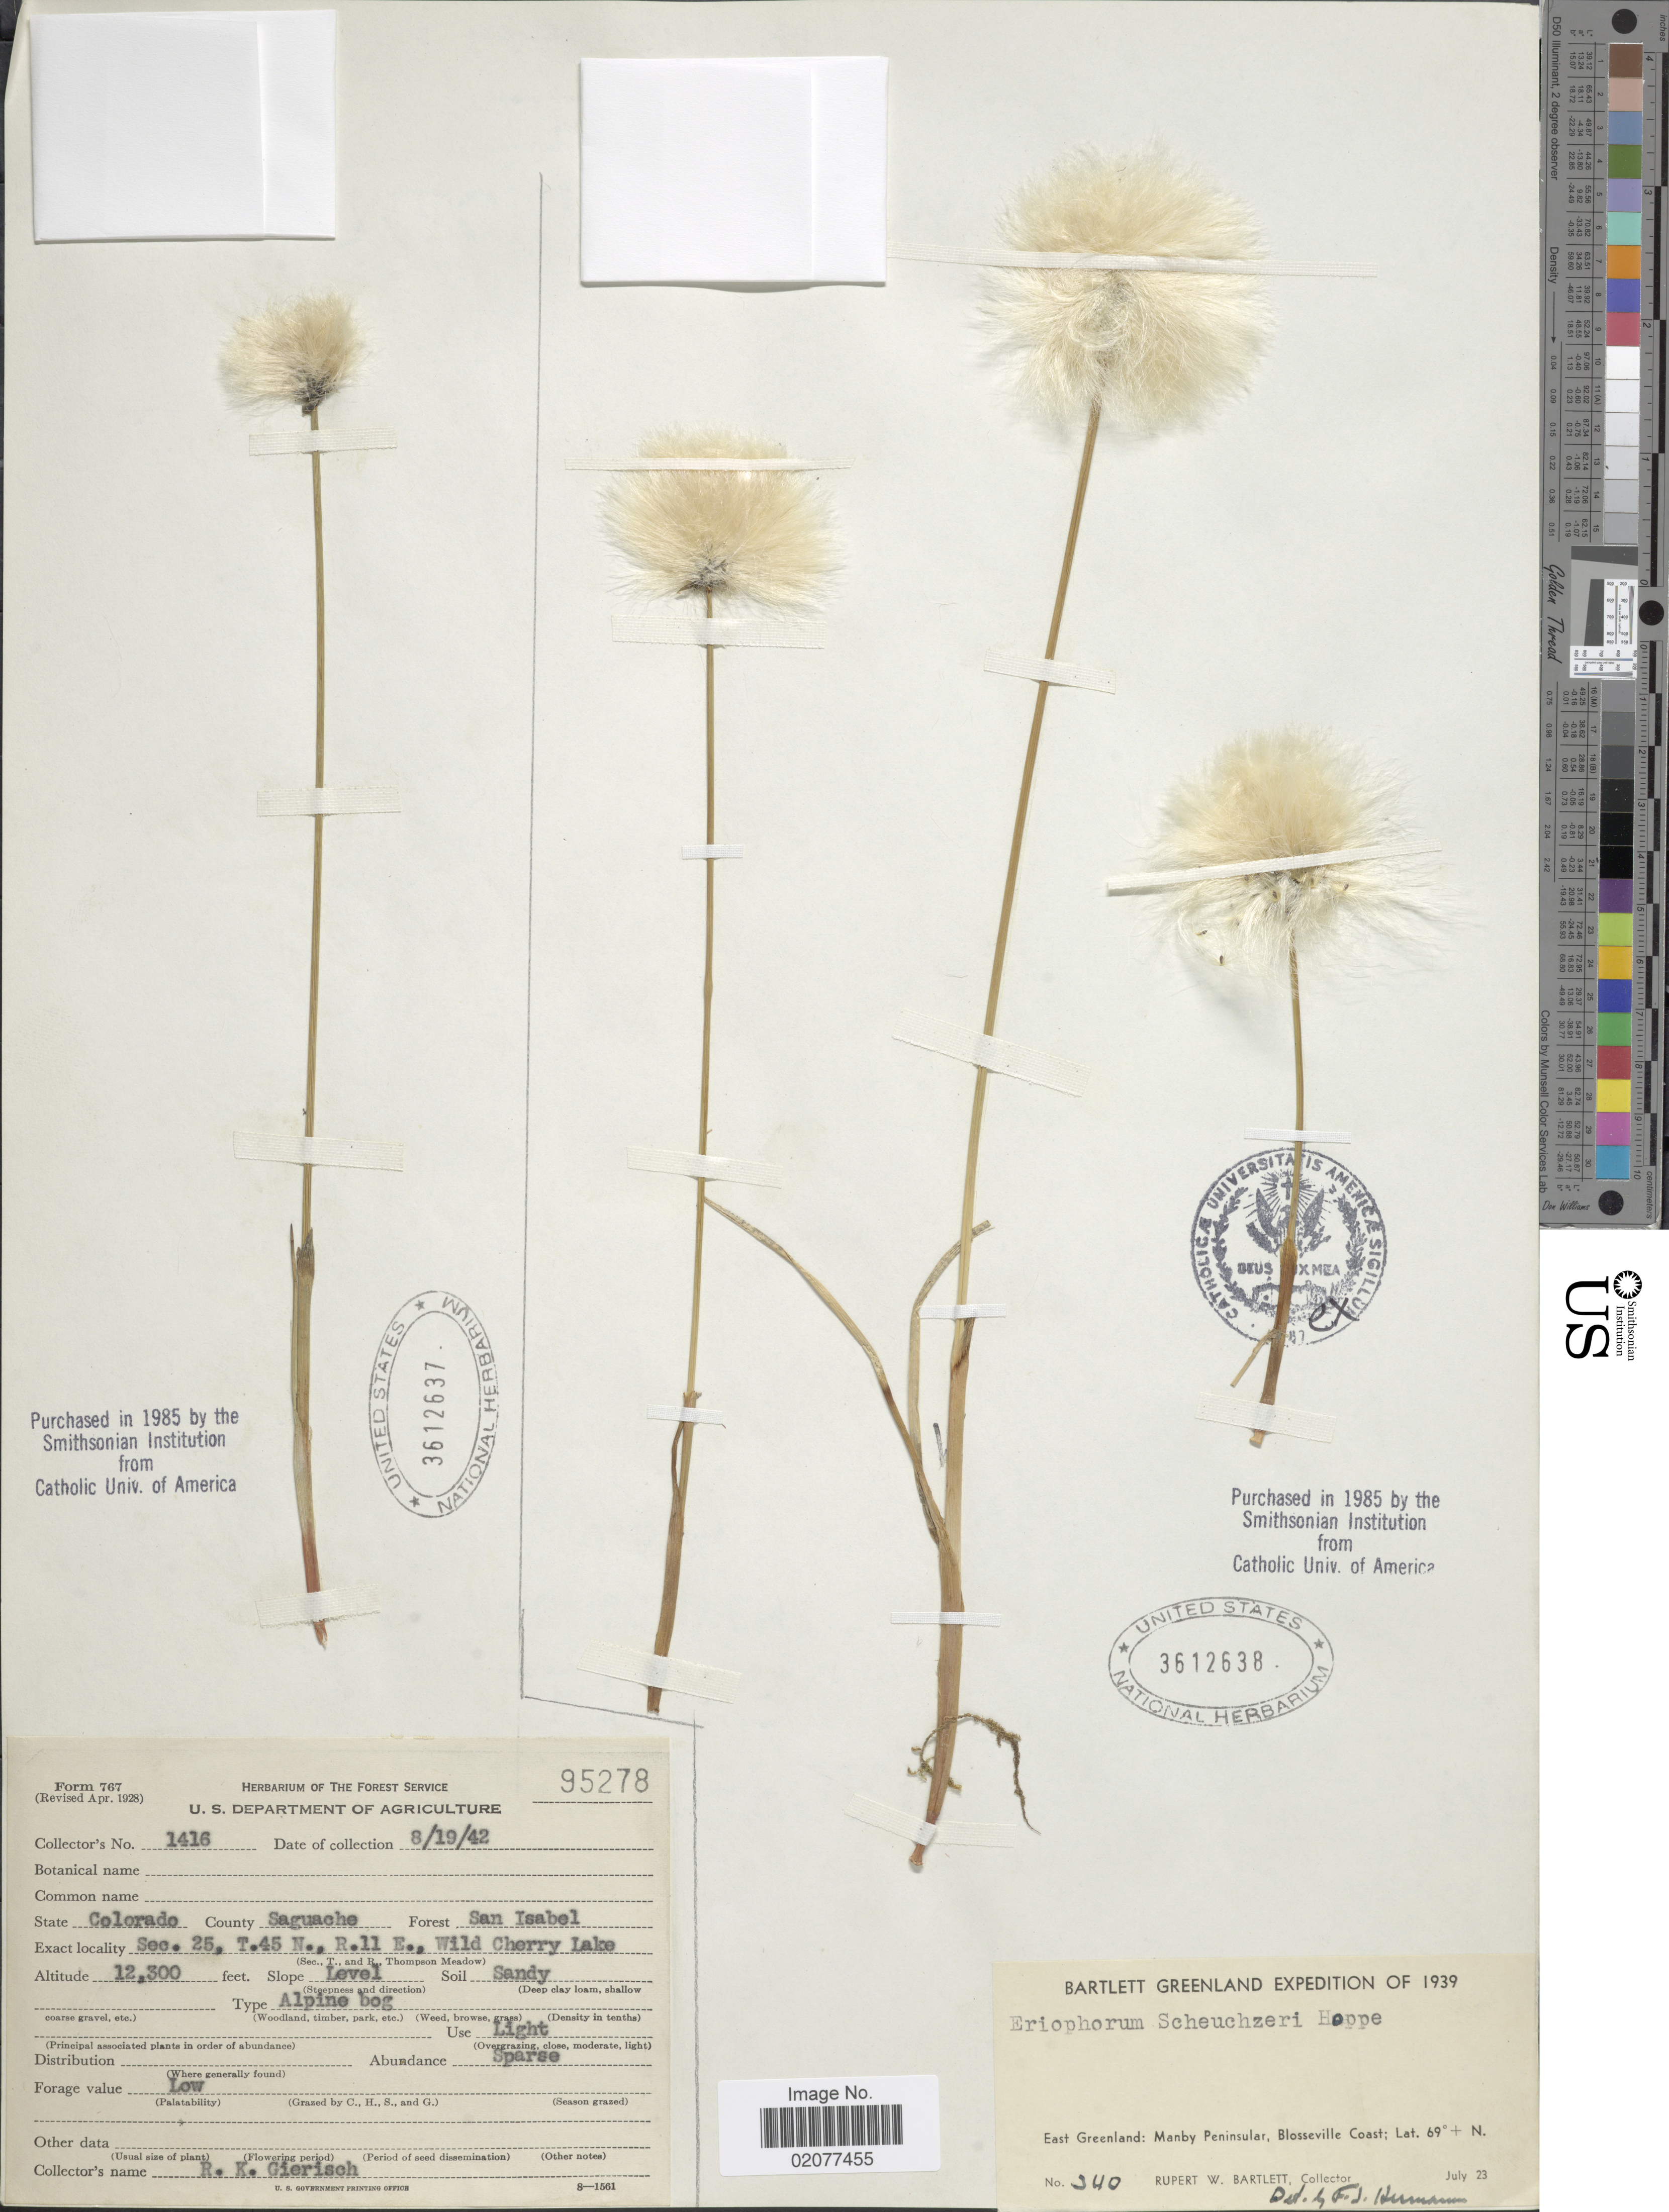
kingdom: Plantae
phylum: Tracheophyta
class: Liliopsida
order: Poales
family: Cyperaceae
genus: Eriophorum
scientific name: Eriophorum scheuchzeri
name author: Hoppe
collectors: R. Gierisch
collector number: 1416/95278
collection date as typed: Transcribed d/m/y: 19/8/42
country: United States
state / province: Colorado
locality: State Colorado, County Saguache, San Isabel. Sec.25, T.45 N., R.11.E. Wild Cherry Lake.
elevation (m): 3749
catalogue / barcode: US 3612637